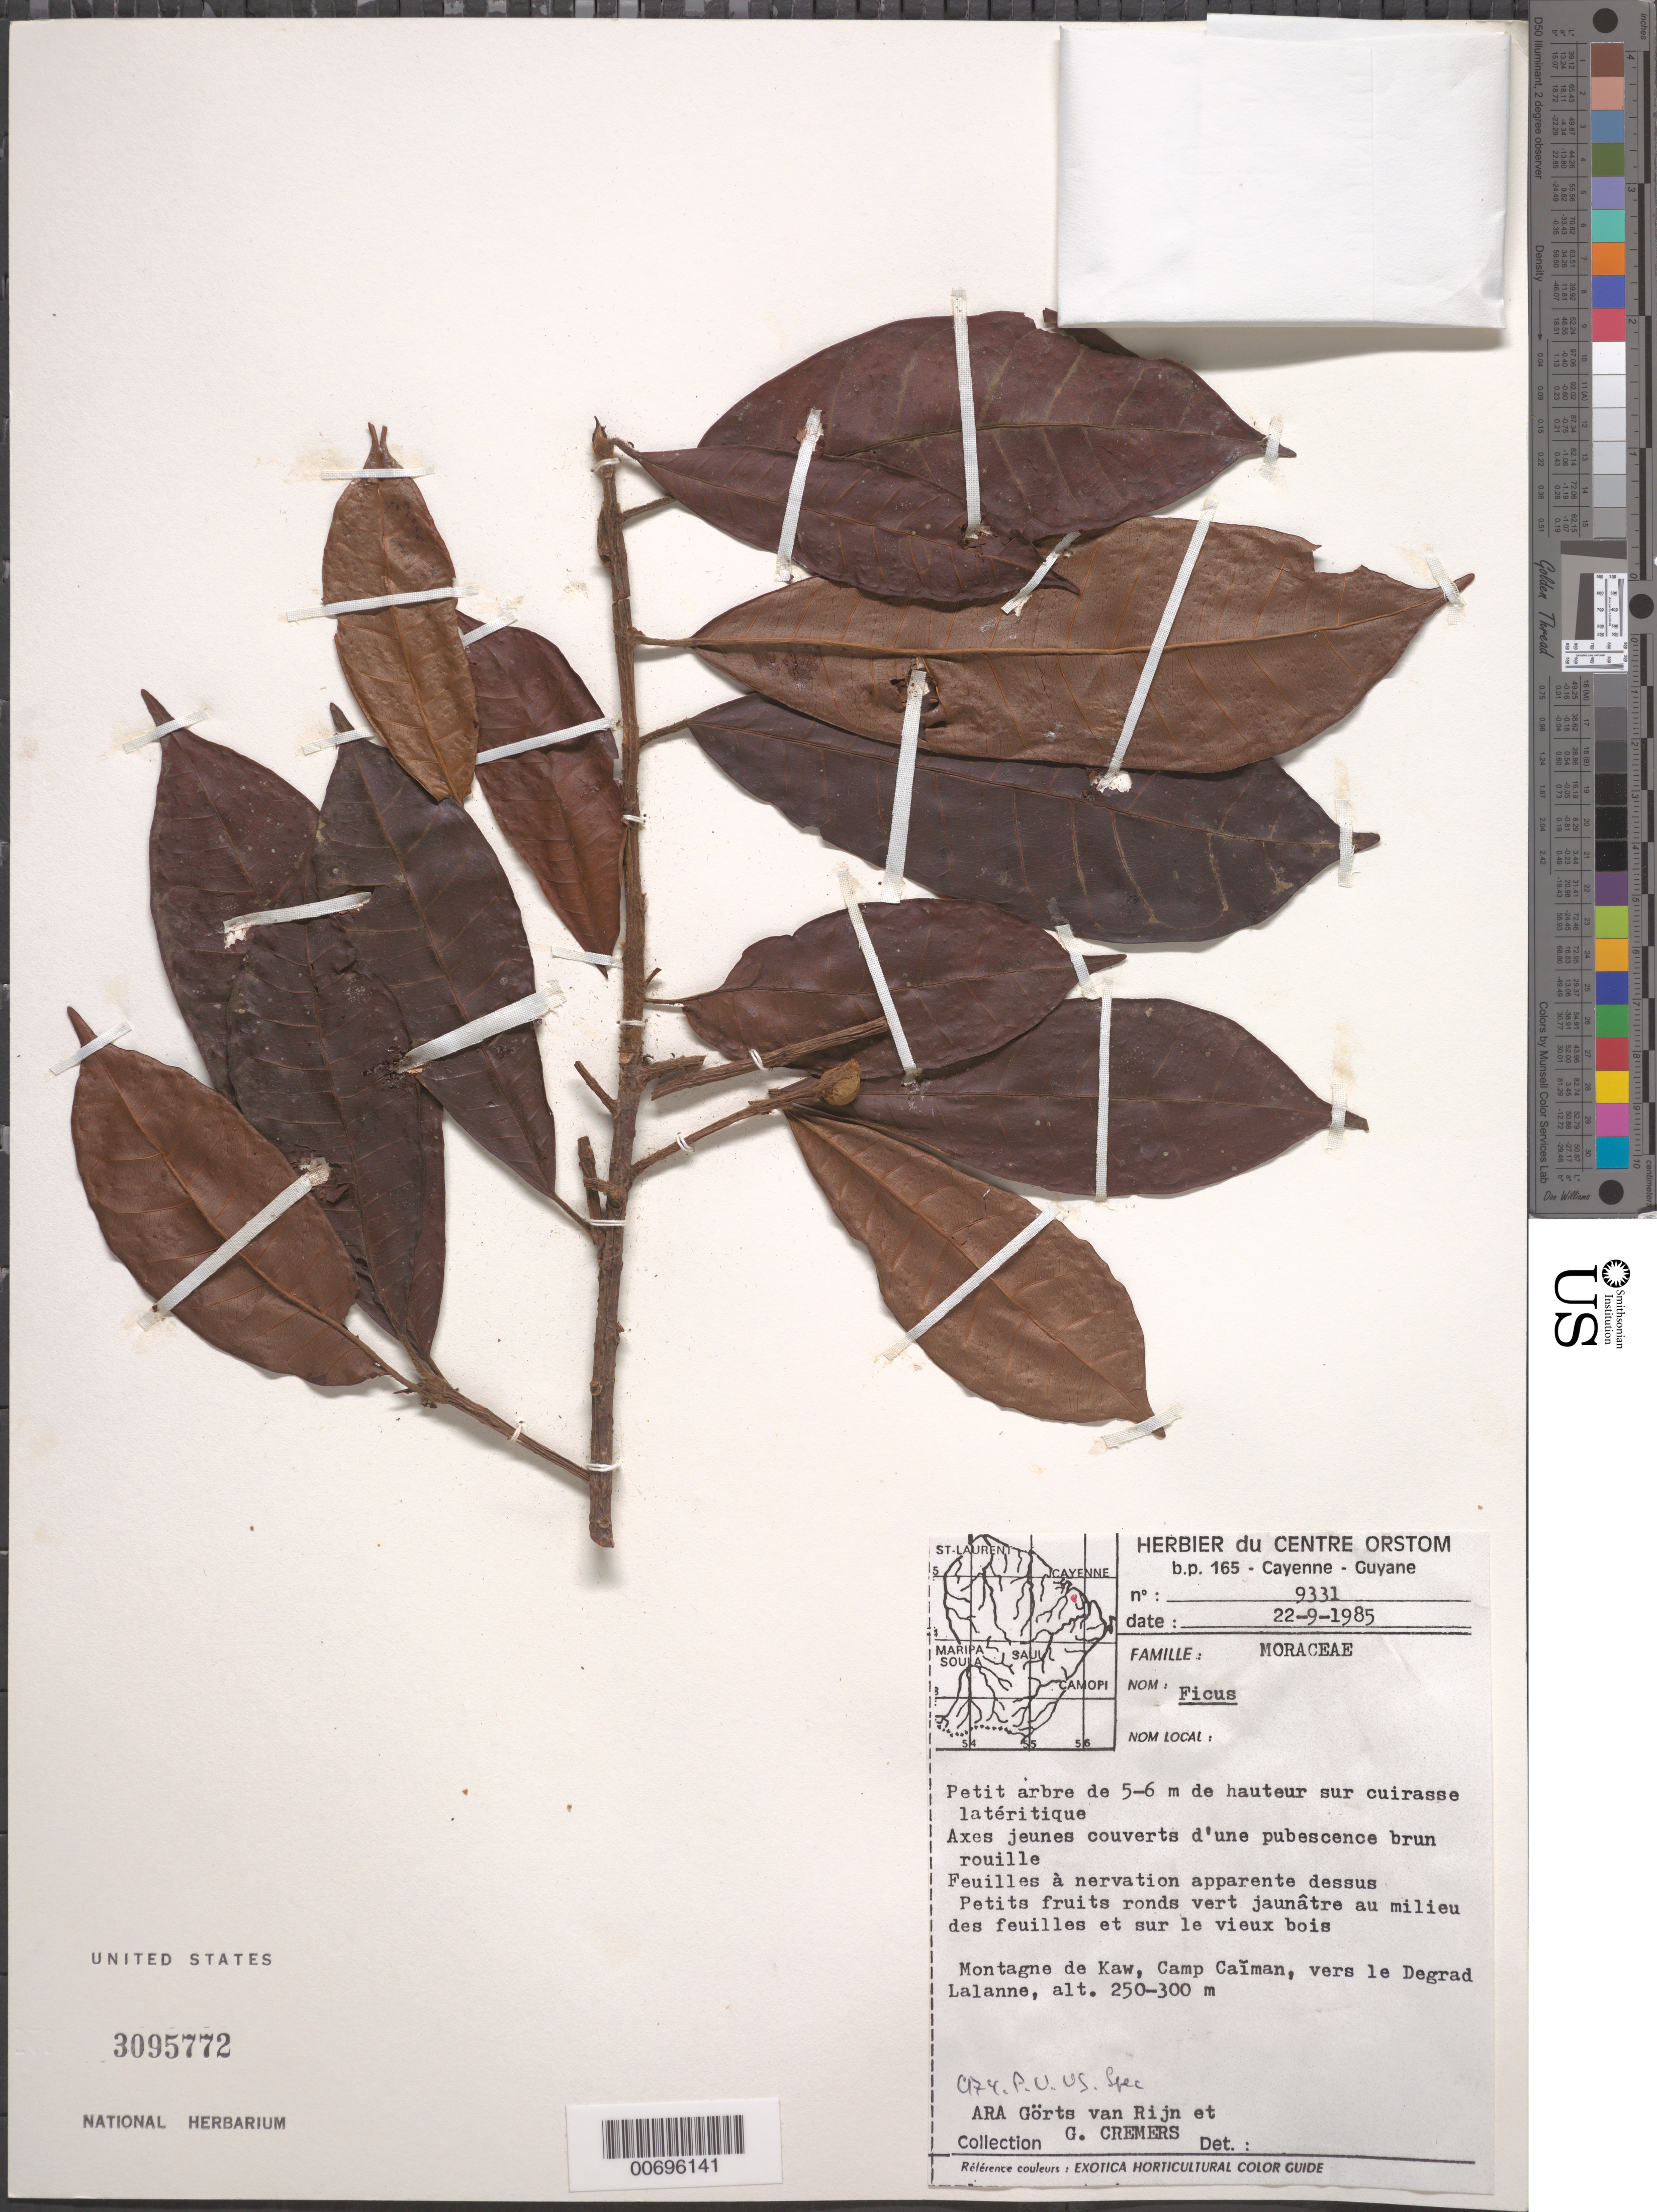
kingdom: Plantae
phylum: Tracheophyta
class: Magnoliopsida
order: Rosales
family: Moraceae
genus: Ficus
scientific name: Ficus sp.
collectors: G. Cremers & A. .R. A. Görts-van Rijn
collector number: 9331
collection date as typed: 22-Sep-85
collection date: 1985-09-22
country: French Guiana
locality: Montagne de Kaw; du Camp Caïman vers le Degrad Lalanne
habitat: Sur cuirasse lateritique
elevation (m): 250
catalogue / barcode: US 3095772